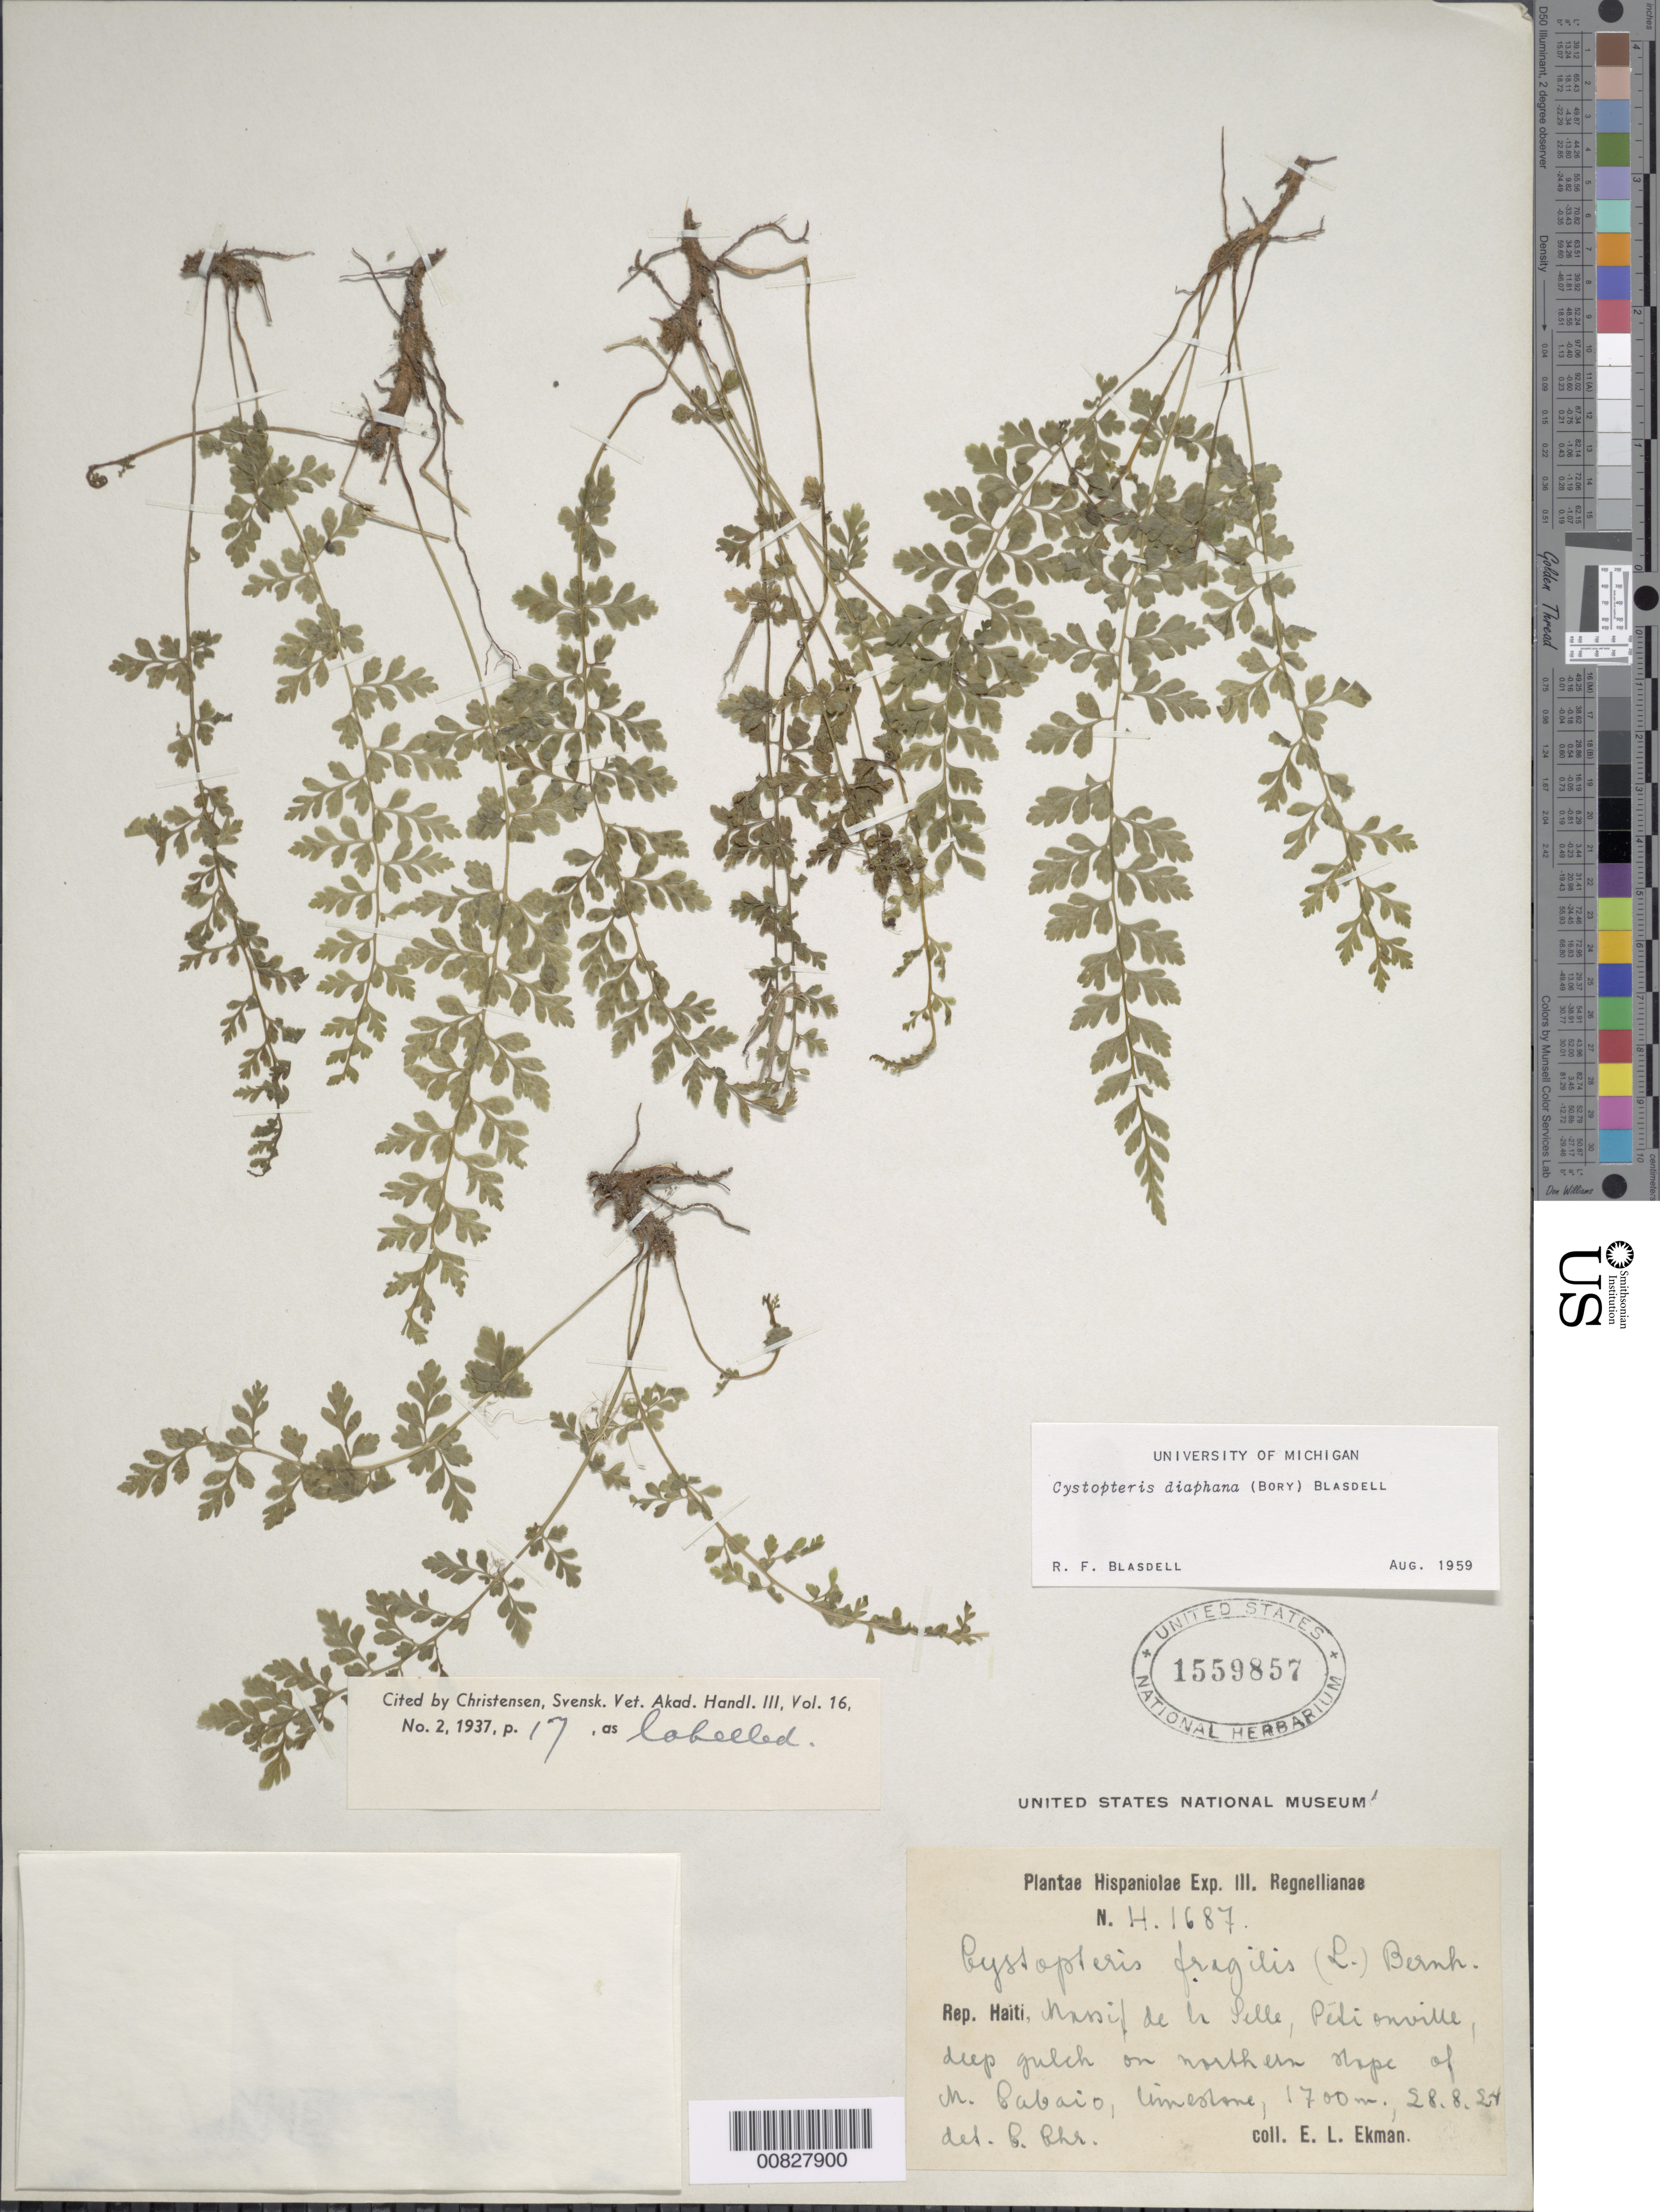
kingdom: Plantae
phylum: Tracheophyta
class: Polypodiopsida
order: Polypodiales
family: Cystopteridaceae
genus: Cystopteris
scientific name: Cystopteris diaphana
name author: (Bory) Blasdell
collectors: E. L. Ekman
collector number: H 1687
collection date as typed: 28 Aug 1924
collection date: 1924-08-28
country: Haiti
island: Hispaniola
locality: Massif de la Selle, Pétionville, N slope of M. Cabaio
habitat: Deep gulch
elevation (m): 1700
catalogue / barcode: US 1559857